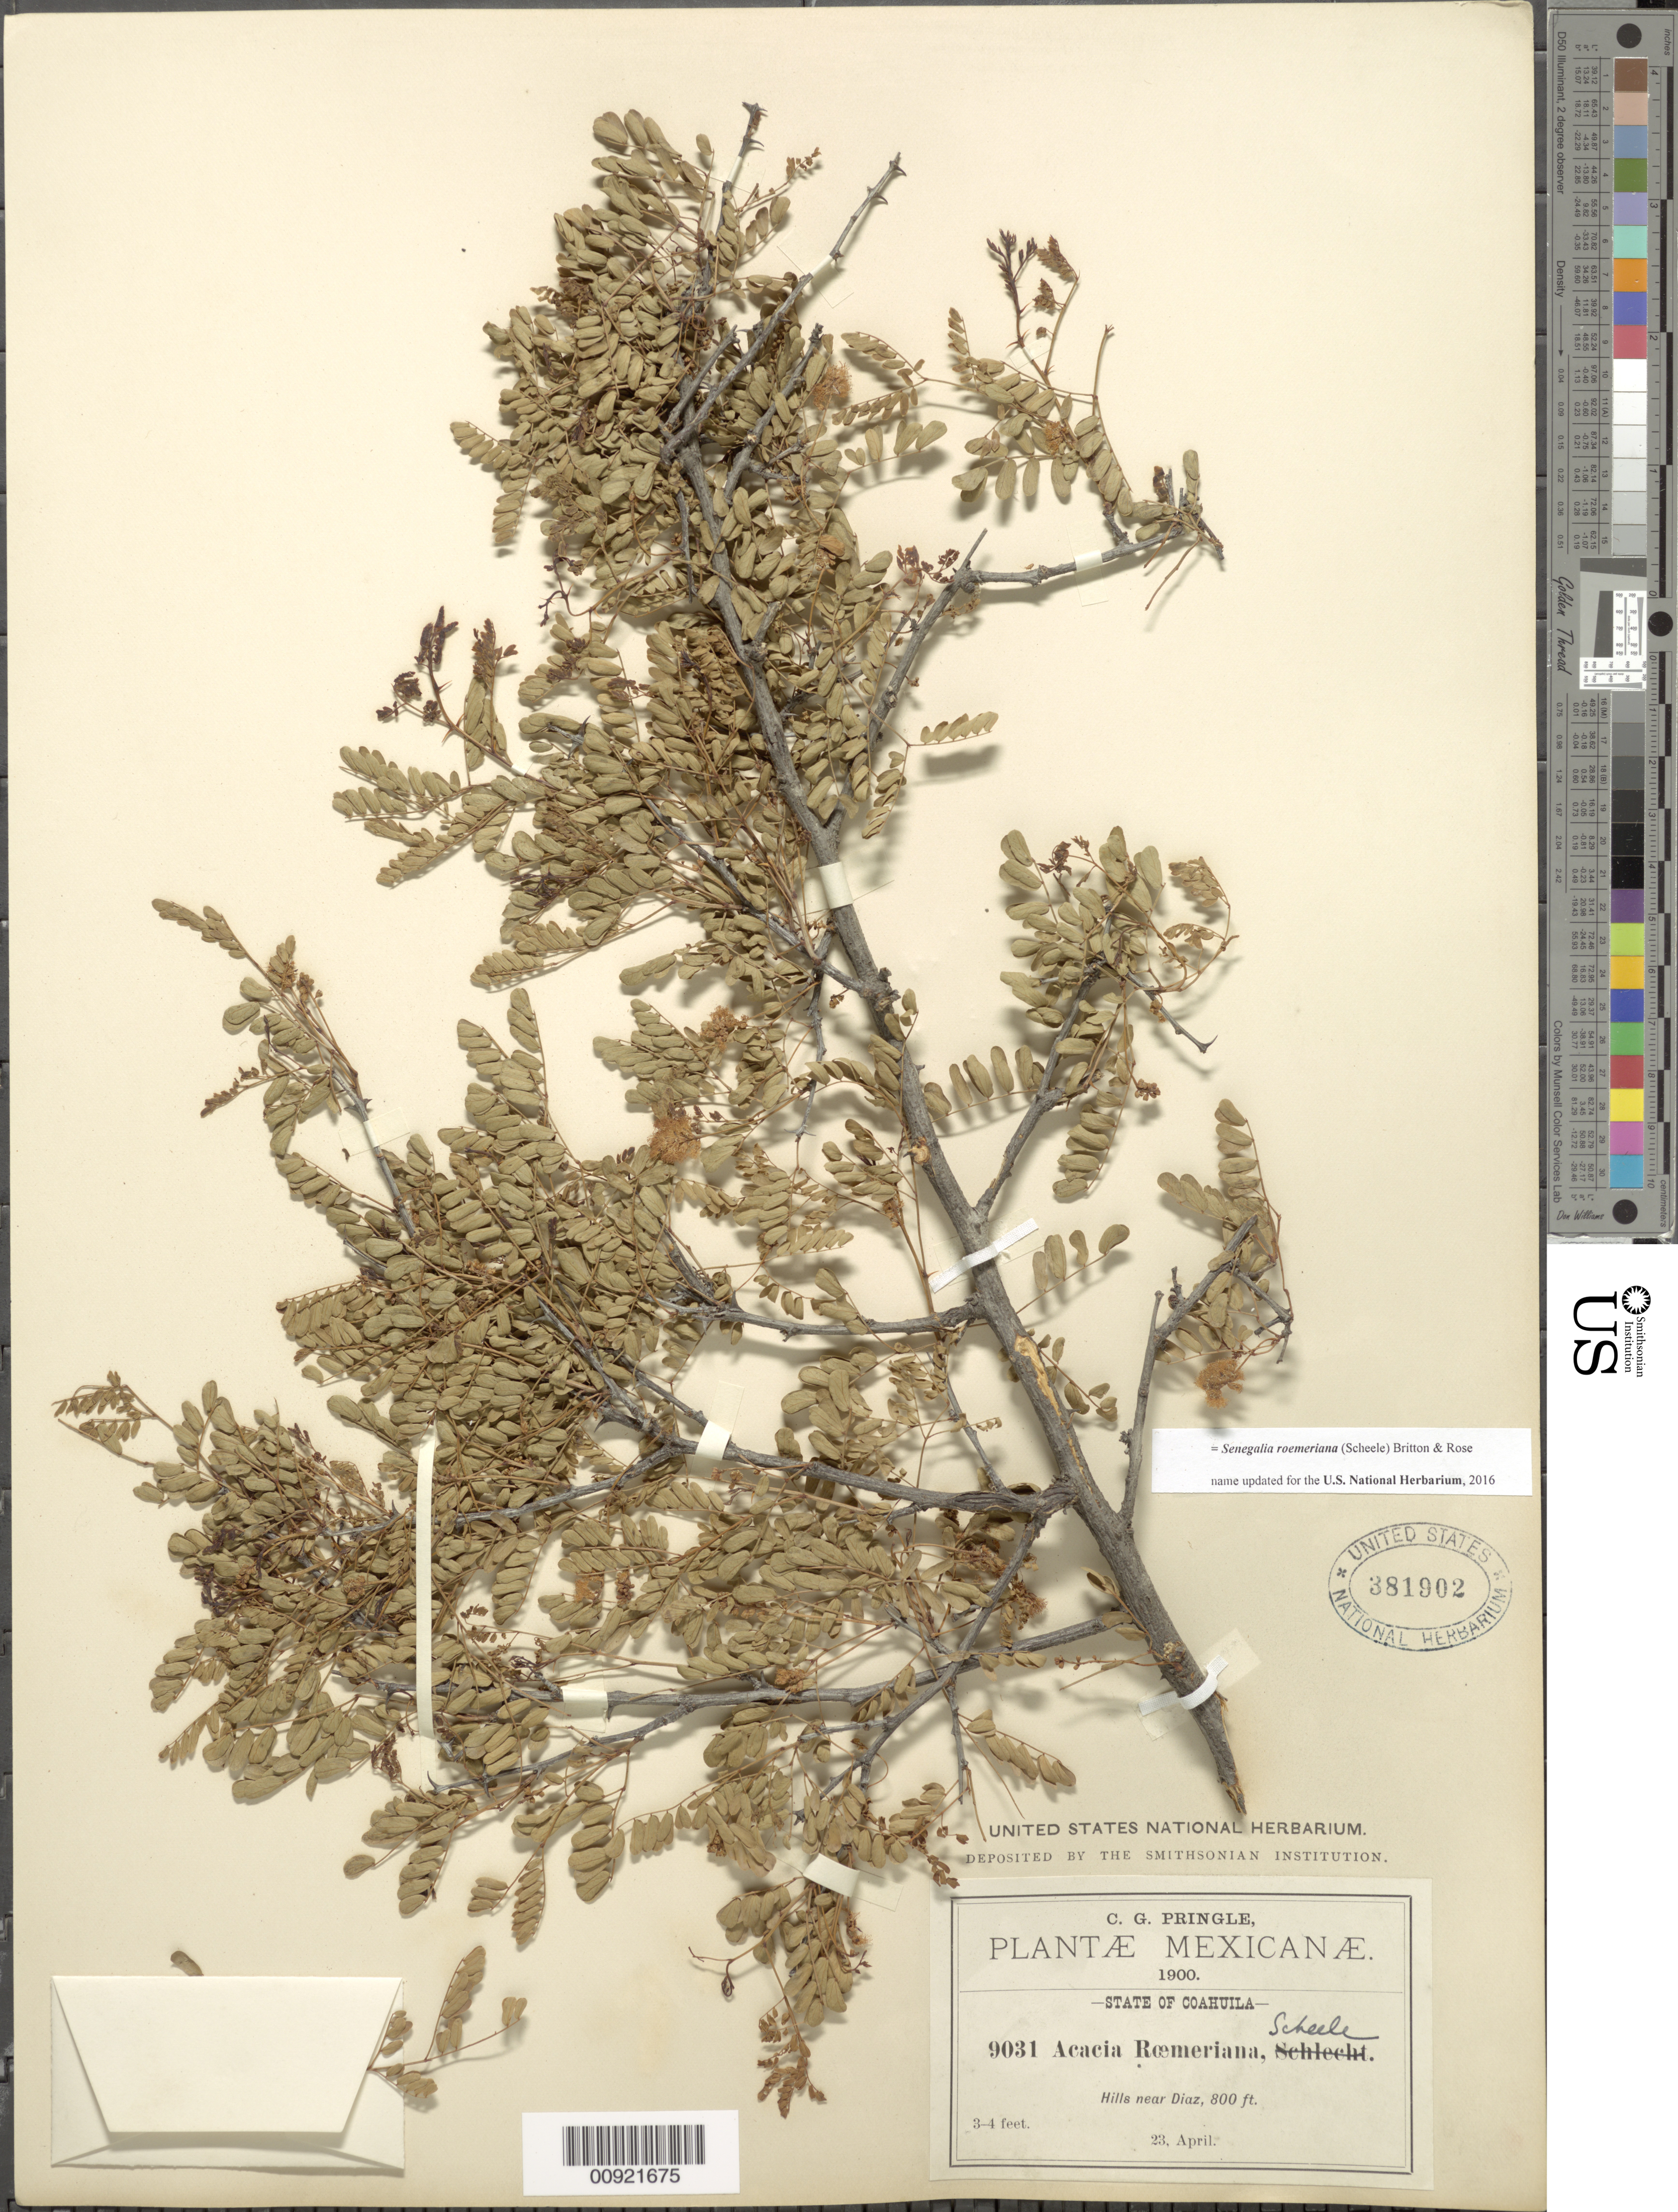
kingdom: Plantae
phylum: Tracheophyta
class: Magnoliopsida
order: Fabales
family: Fabaceae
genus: Senegalia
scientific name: Senegalia roemeriana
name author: (Scheele) Britton & Rose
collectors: C. G. Pringle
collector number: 9031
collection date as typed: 23 Apr 1900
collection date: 1900-04-23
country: Mexico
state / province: Coahuila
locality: Near Diaz, Coahuila.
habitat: Hills.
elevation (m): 244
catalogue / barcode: US 381902